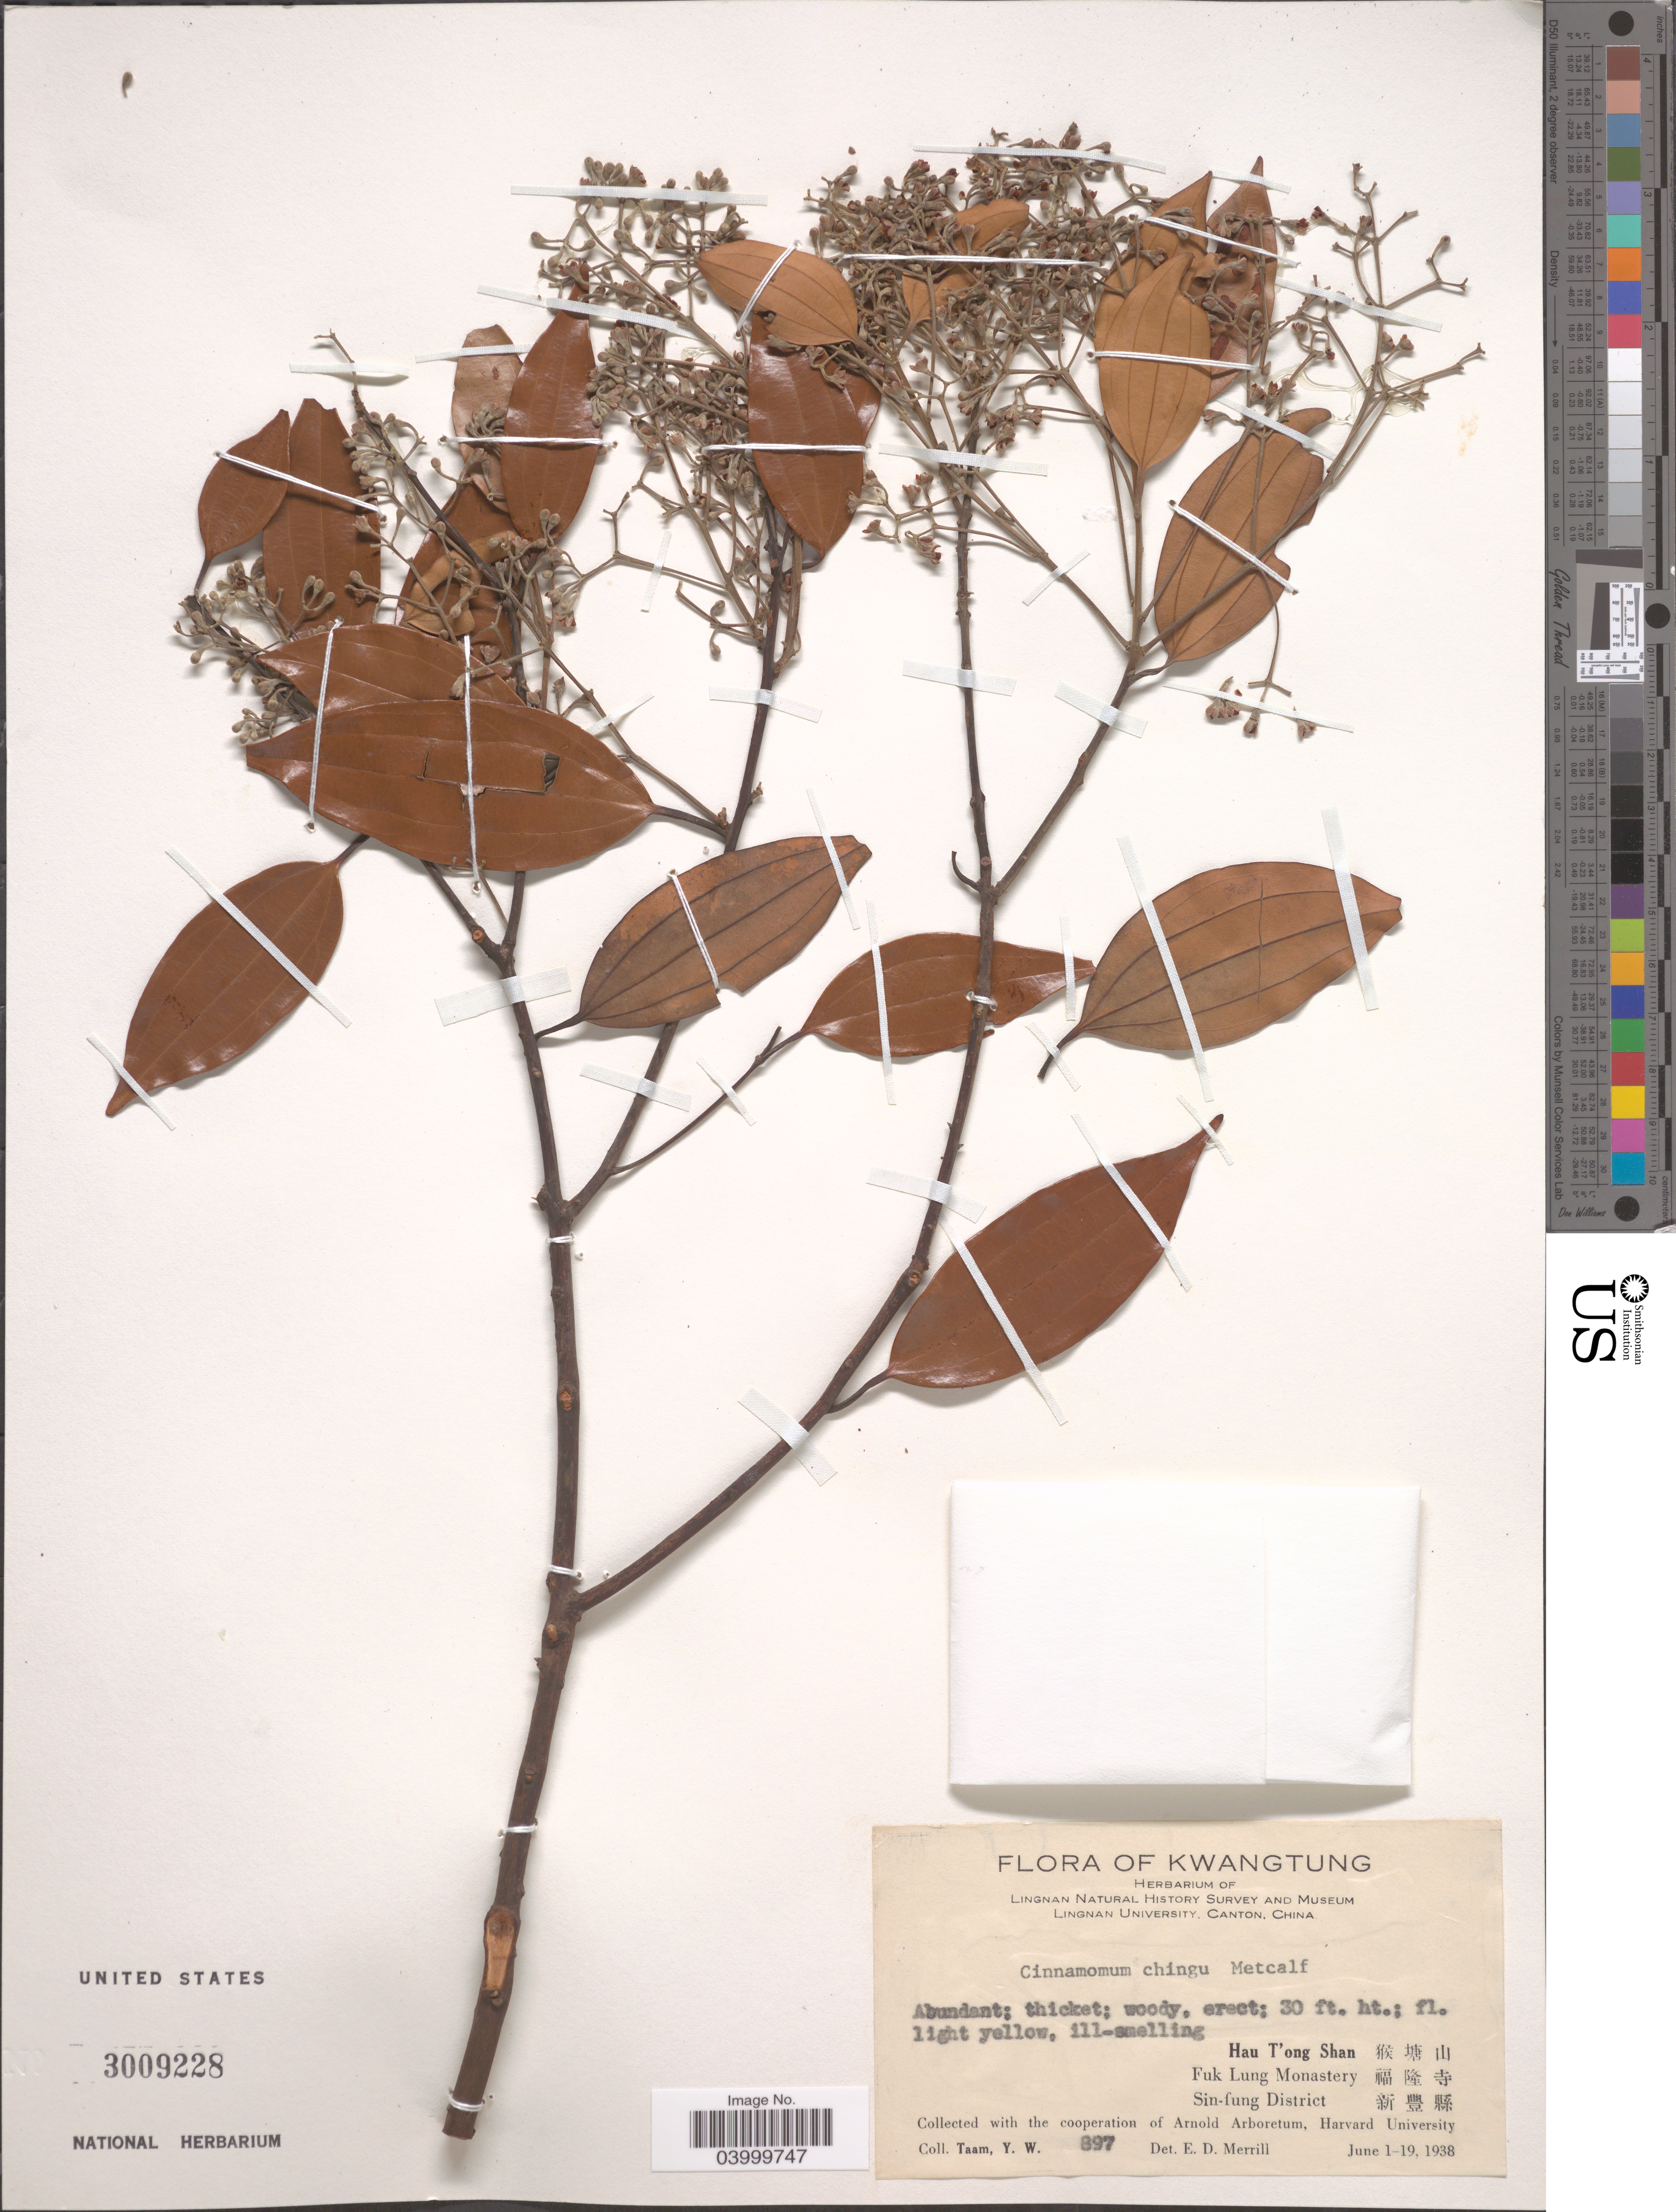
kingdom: Plantae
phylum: Tracheophyta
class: Magnoliopsida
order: Laurales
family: Lauraceae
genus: Cinnamomum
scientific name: Cinnamomum chingii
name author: F.P. Metcalf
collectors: Y. W. Taam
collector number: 897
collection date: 1938-06-01/1938-06-19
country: China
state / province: Guangdong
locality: Kwangtung. Hau T'ong Shan X. Fuk Lung Monastery X. Sin-fung District X.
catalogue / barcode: US 3009228